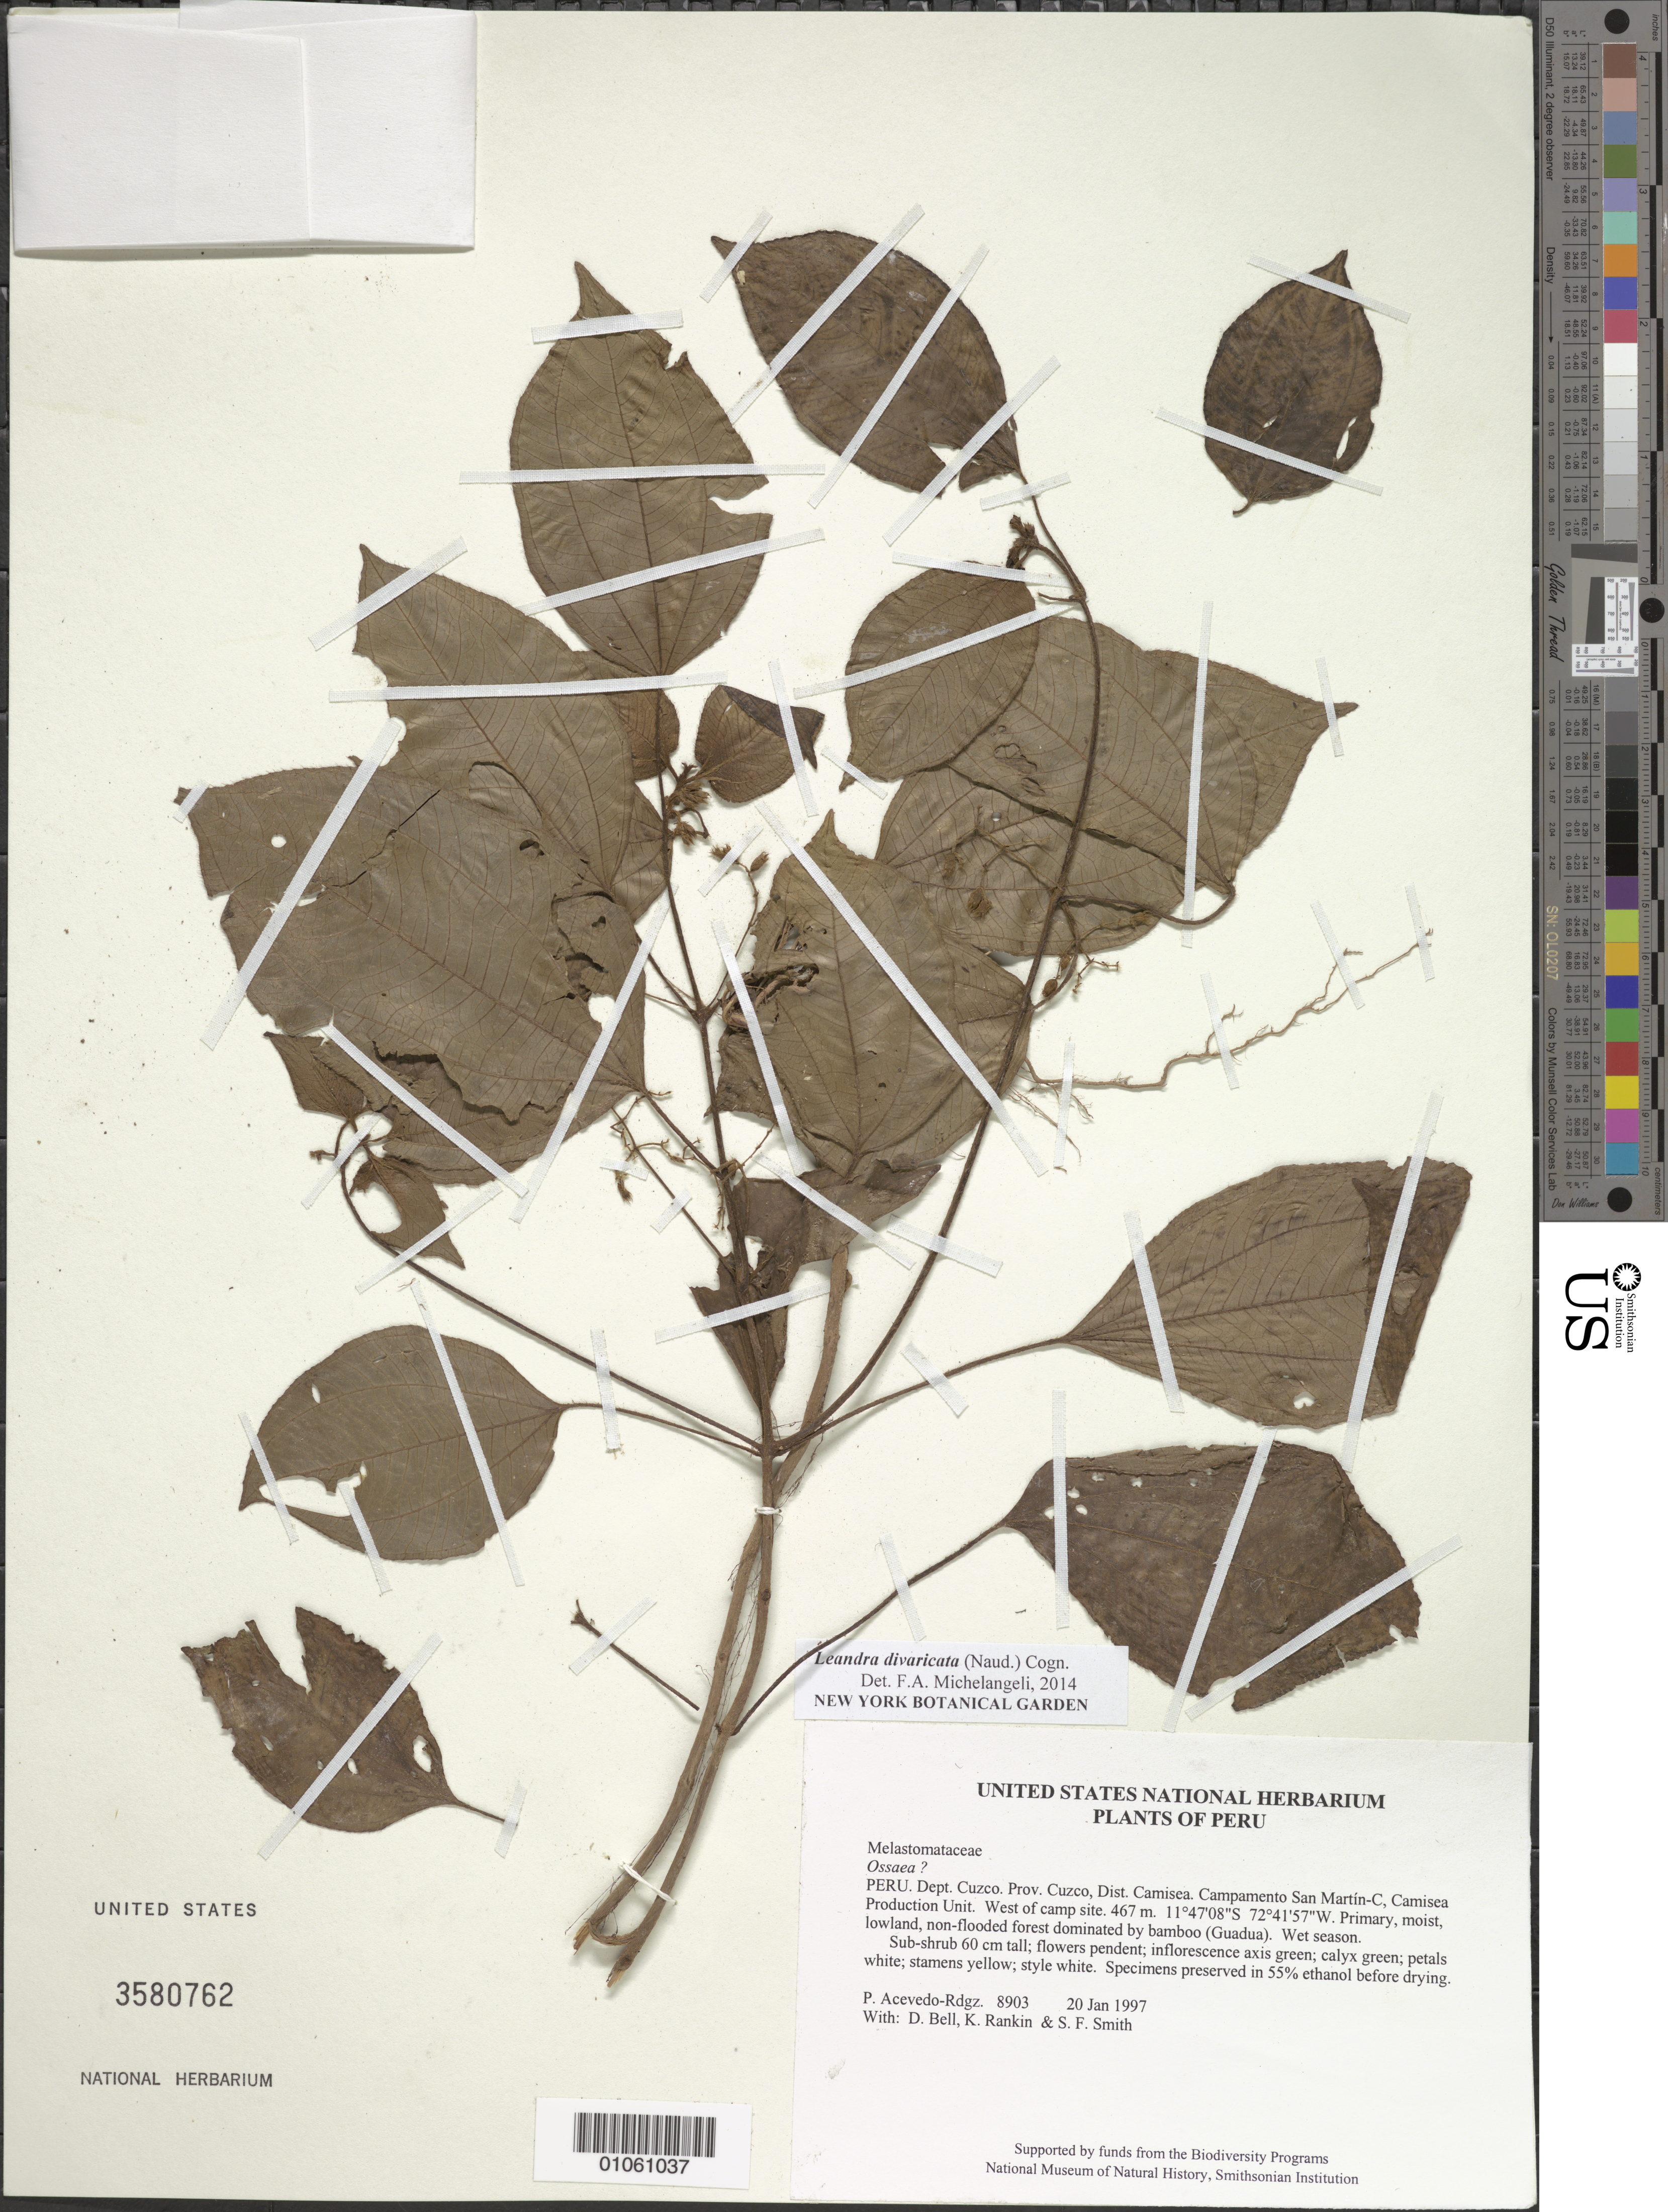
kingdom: Plantae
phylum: Tracheophyta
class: Magnoliopsida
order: Myrtales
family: Melastomataceae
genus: Leandra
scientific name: Leandra divaricata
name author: (Naudin) Cogn.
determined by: Michelangeli, F. A.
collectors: P. Acevedo-Rodr., D. A. Bell, K. B. Rankin & S.F. Smith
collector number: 8903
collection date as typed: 20 Jan 1997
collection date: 1997-01-20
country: Peru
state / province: Cusco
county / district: Cusco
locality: Distrito Camisea, Campamento San Martín-C, Camisea Production Unit. W of camp site.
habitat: Primary, moist, lowland, non-flooded forest dominated by bamboo (Guadua). Wet season.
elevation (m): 467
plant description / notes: MO, US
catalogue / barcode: US 3580762